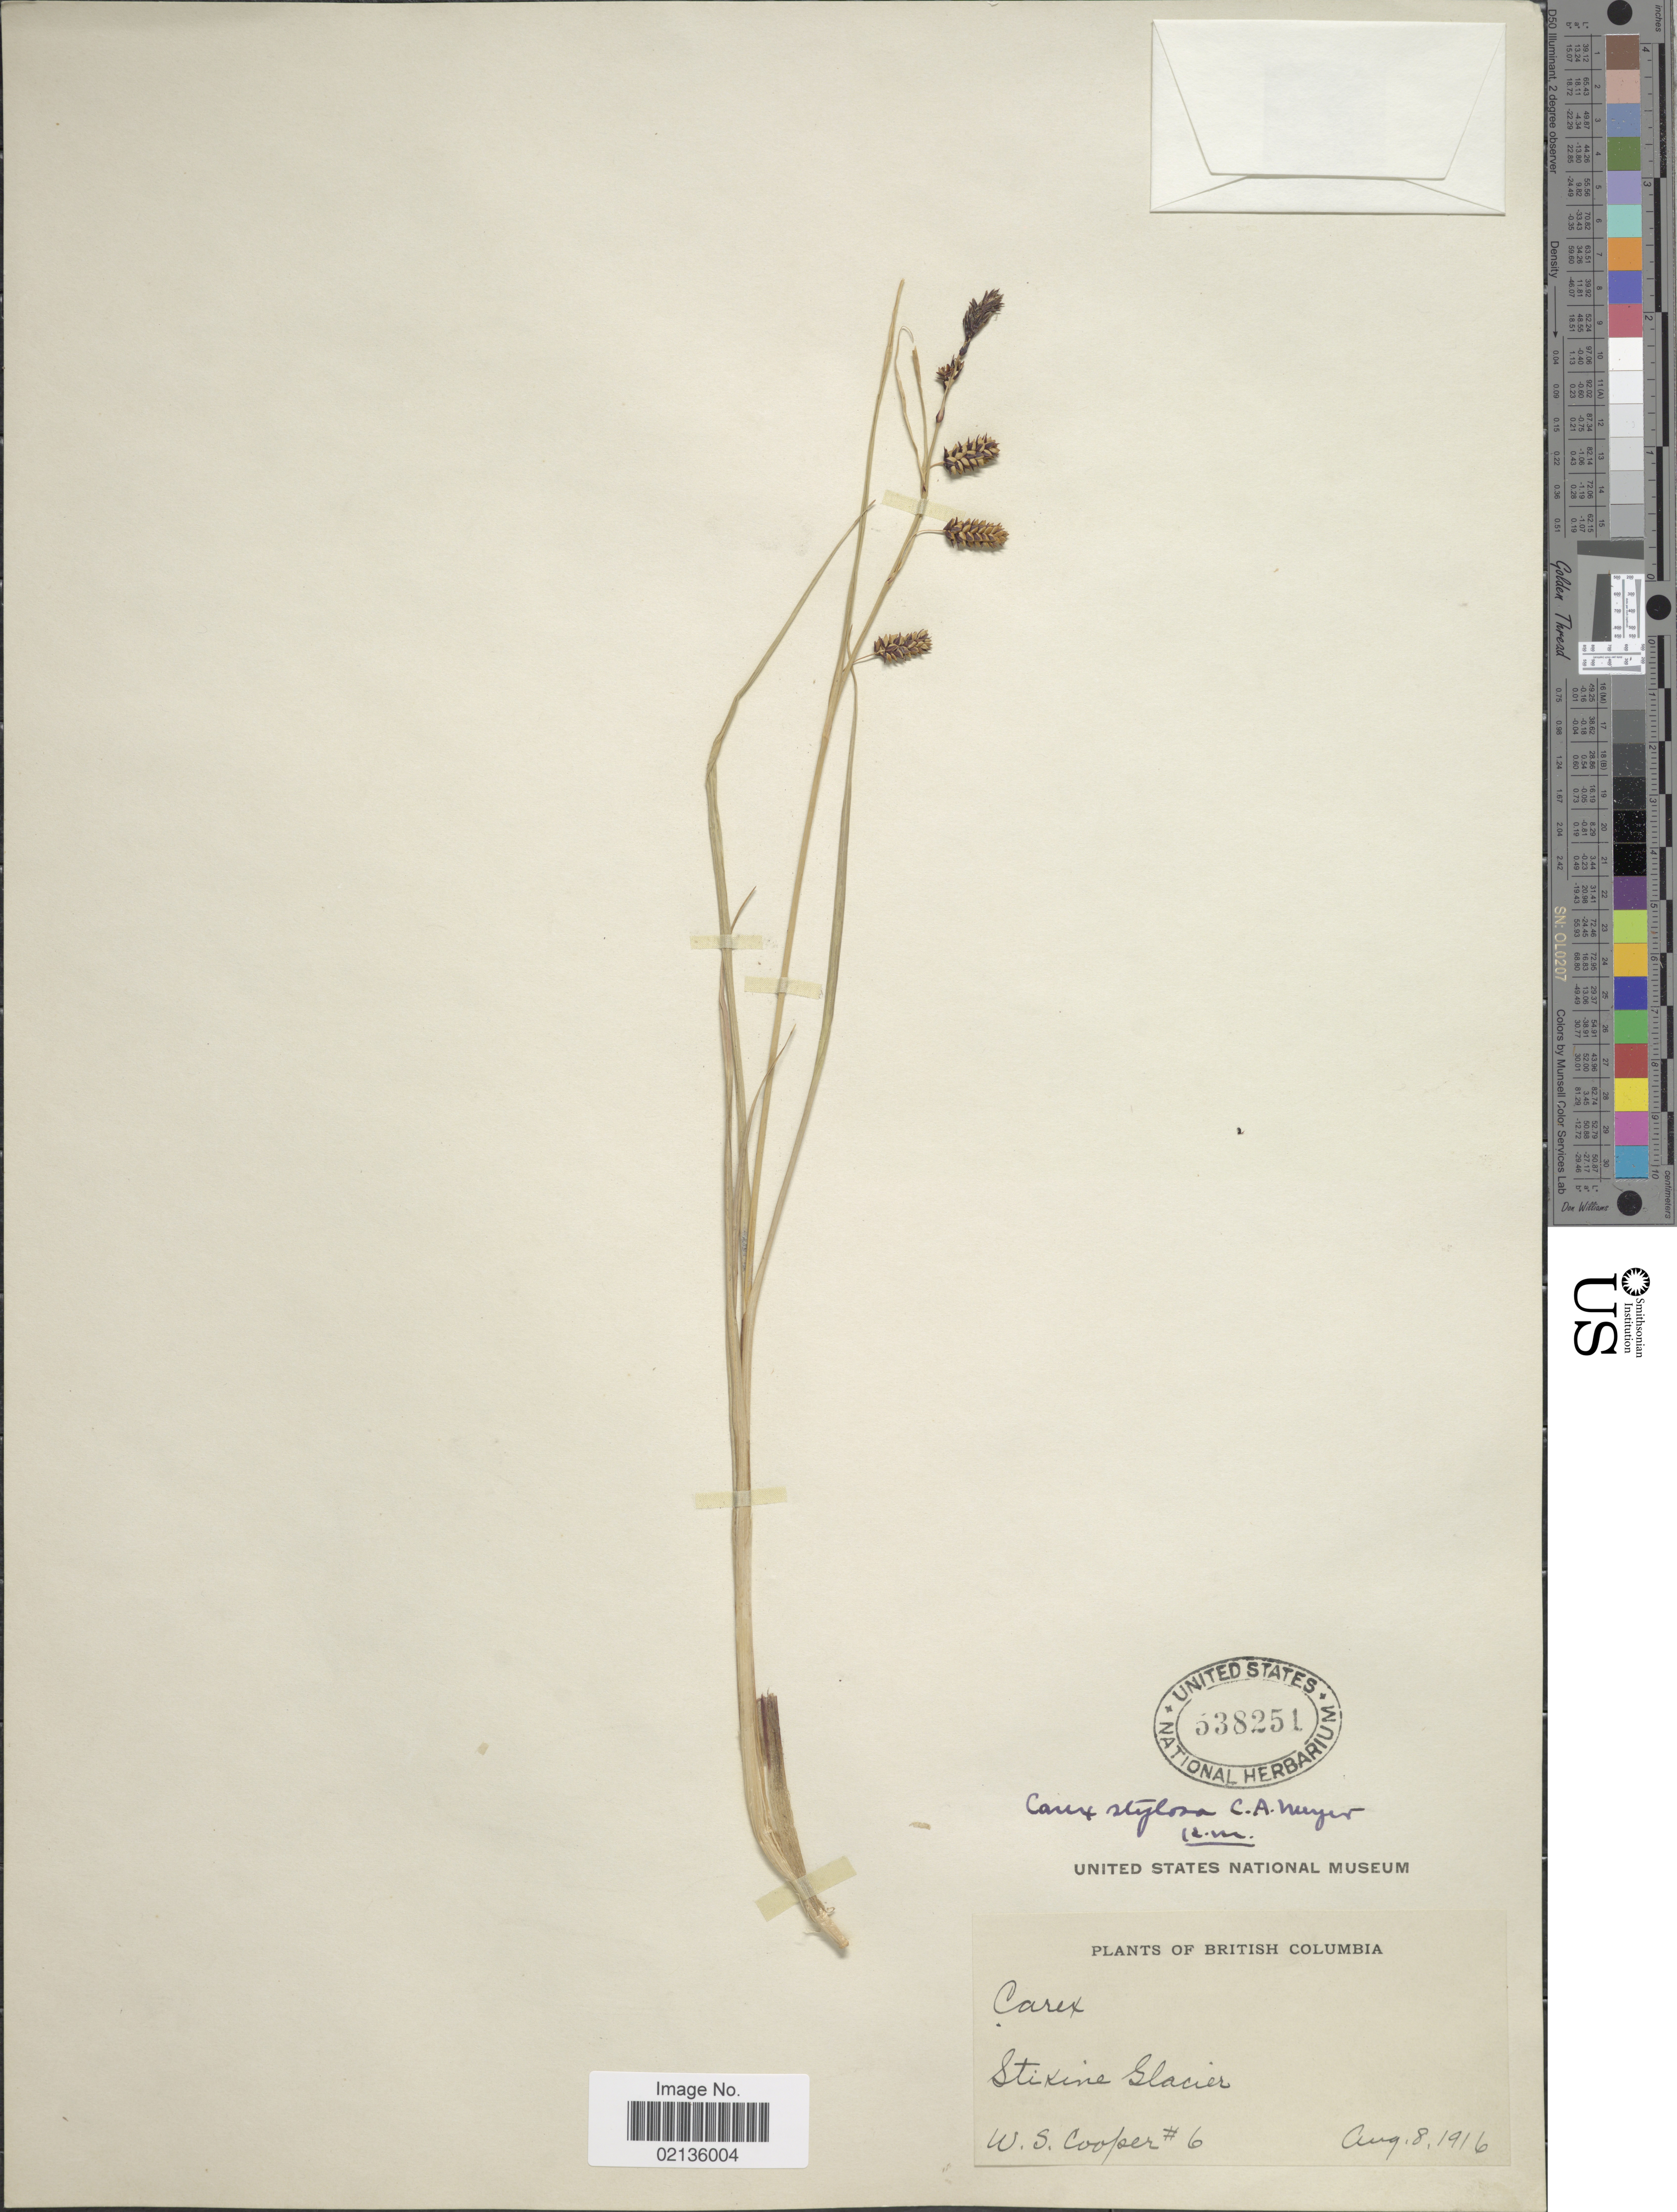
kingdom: Plantae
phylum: Tracheophyta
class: Liliopsida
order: Poales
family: Cyperaceae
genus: Carex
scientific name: Carex stylosa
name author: C.A. Mey.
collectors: W. Cooper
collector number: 6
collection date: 1916-08-08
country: Canada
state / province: British Columbia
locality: Stikine Glacier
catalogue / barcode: US 538251